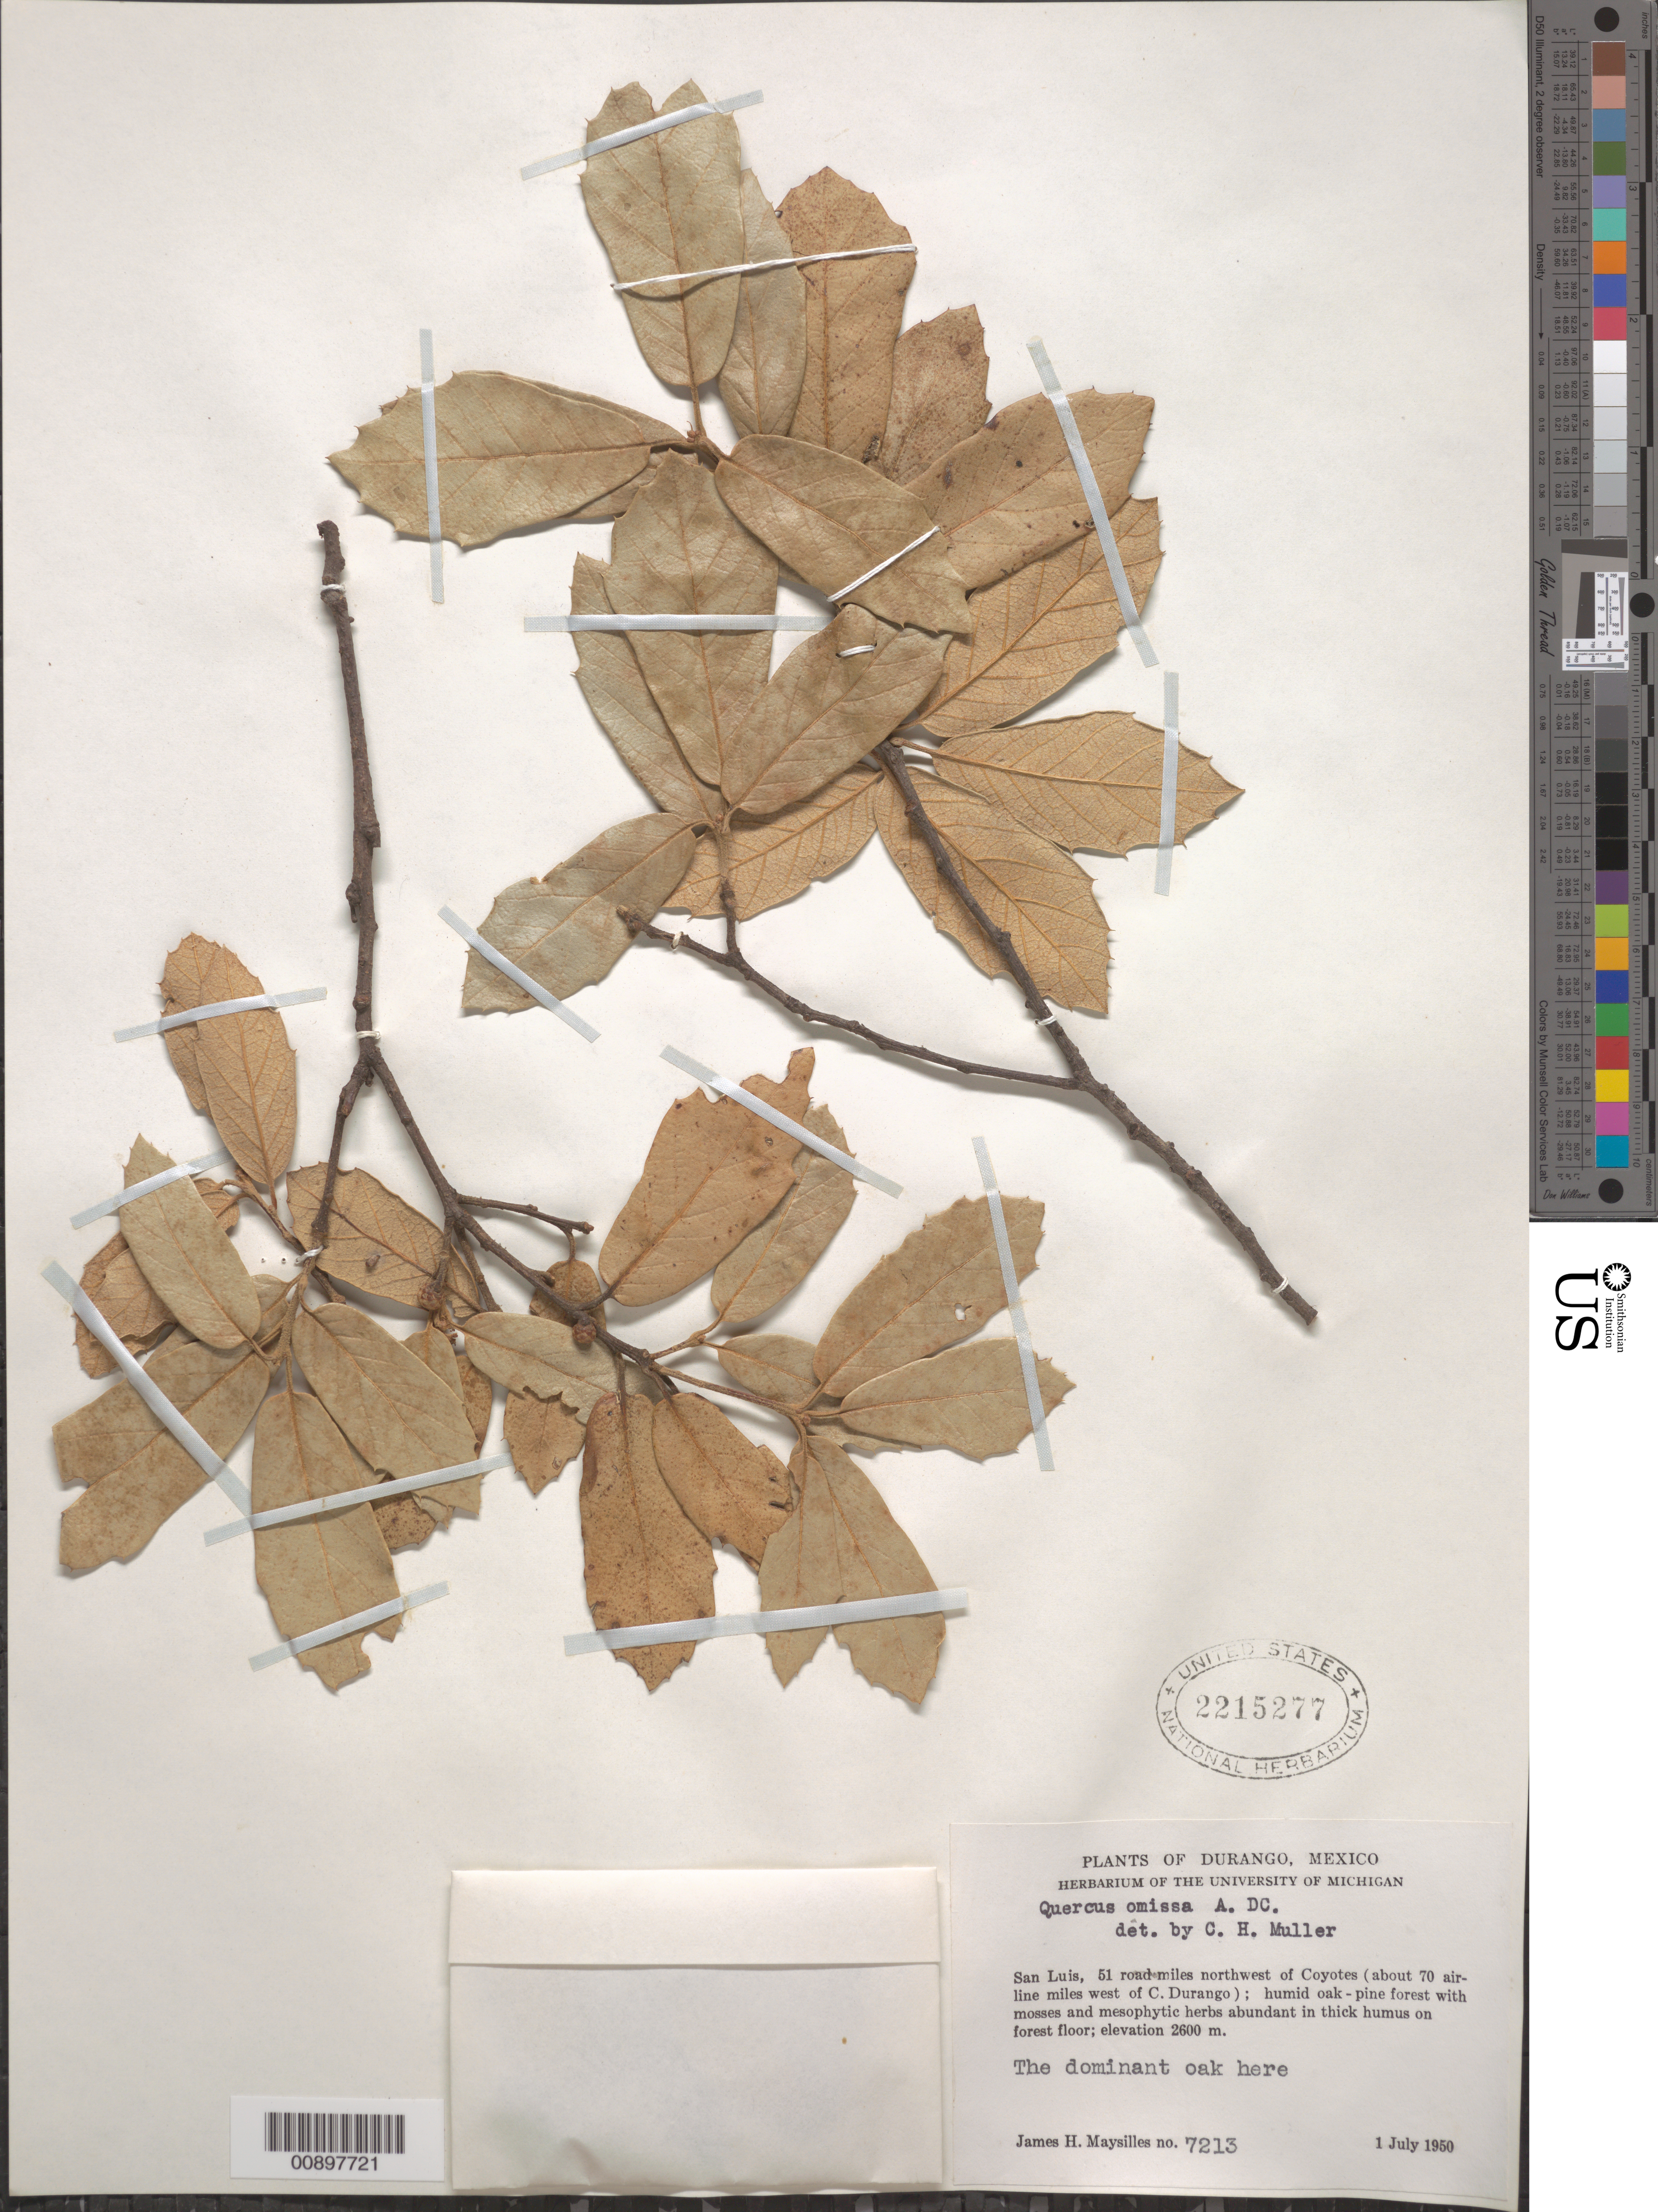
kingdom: Plantae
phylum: Tracheophyta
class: Magnoliopsida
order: Fagales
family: Fagaceae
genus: Quercus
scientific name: Quercus omissa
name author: A. DC.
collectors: J. Maysilles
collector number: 7213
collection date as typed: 01 Jul 1950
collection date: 1950-07-01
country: Mexico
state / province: Durango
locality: San Luis, 51 road miles northwest of Coyotes (about 70 air-linemiles west of C. Durango).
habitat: Humid oak-pine forest with mosses and mesophytic herbs abundant in thick humus on forest floor.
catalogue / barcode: US 2215277